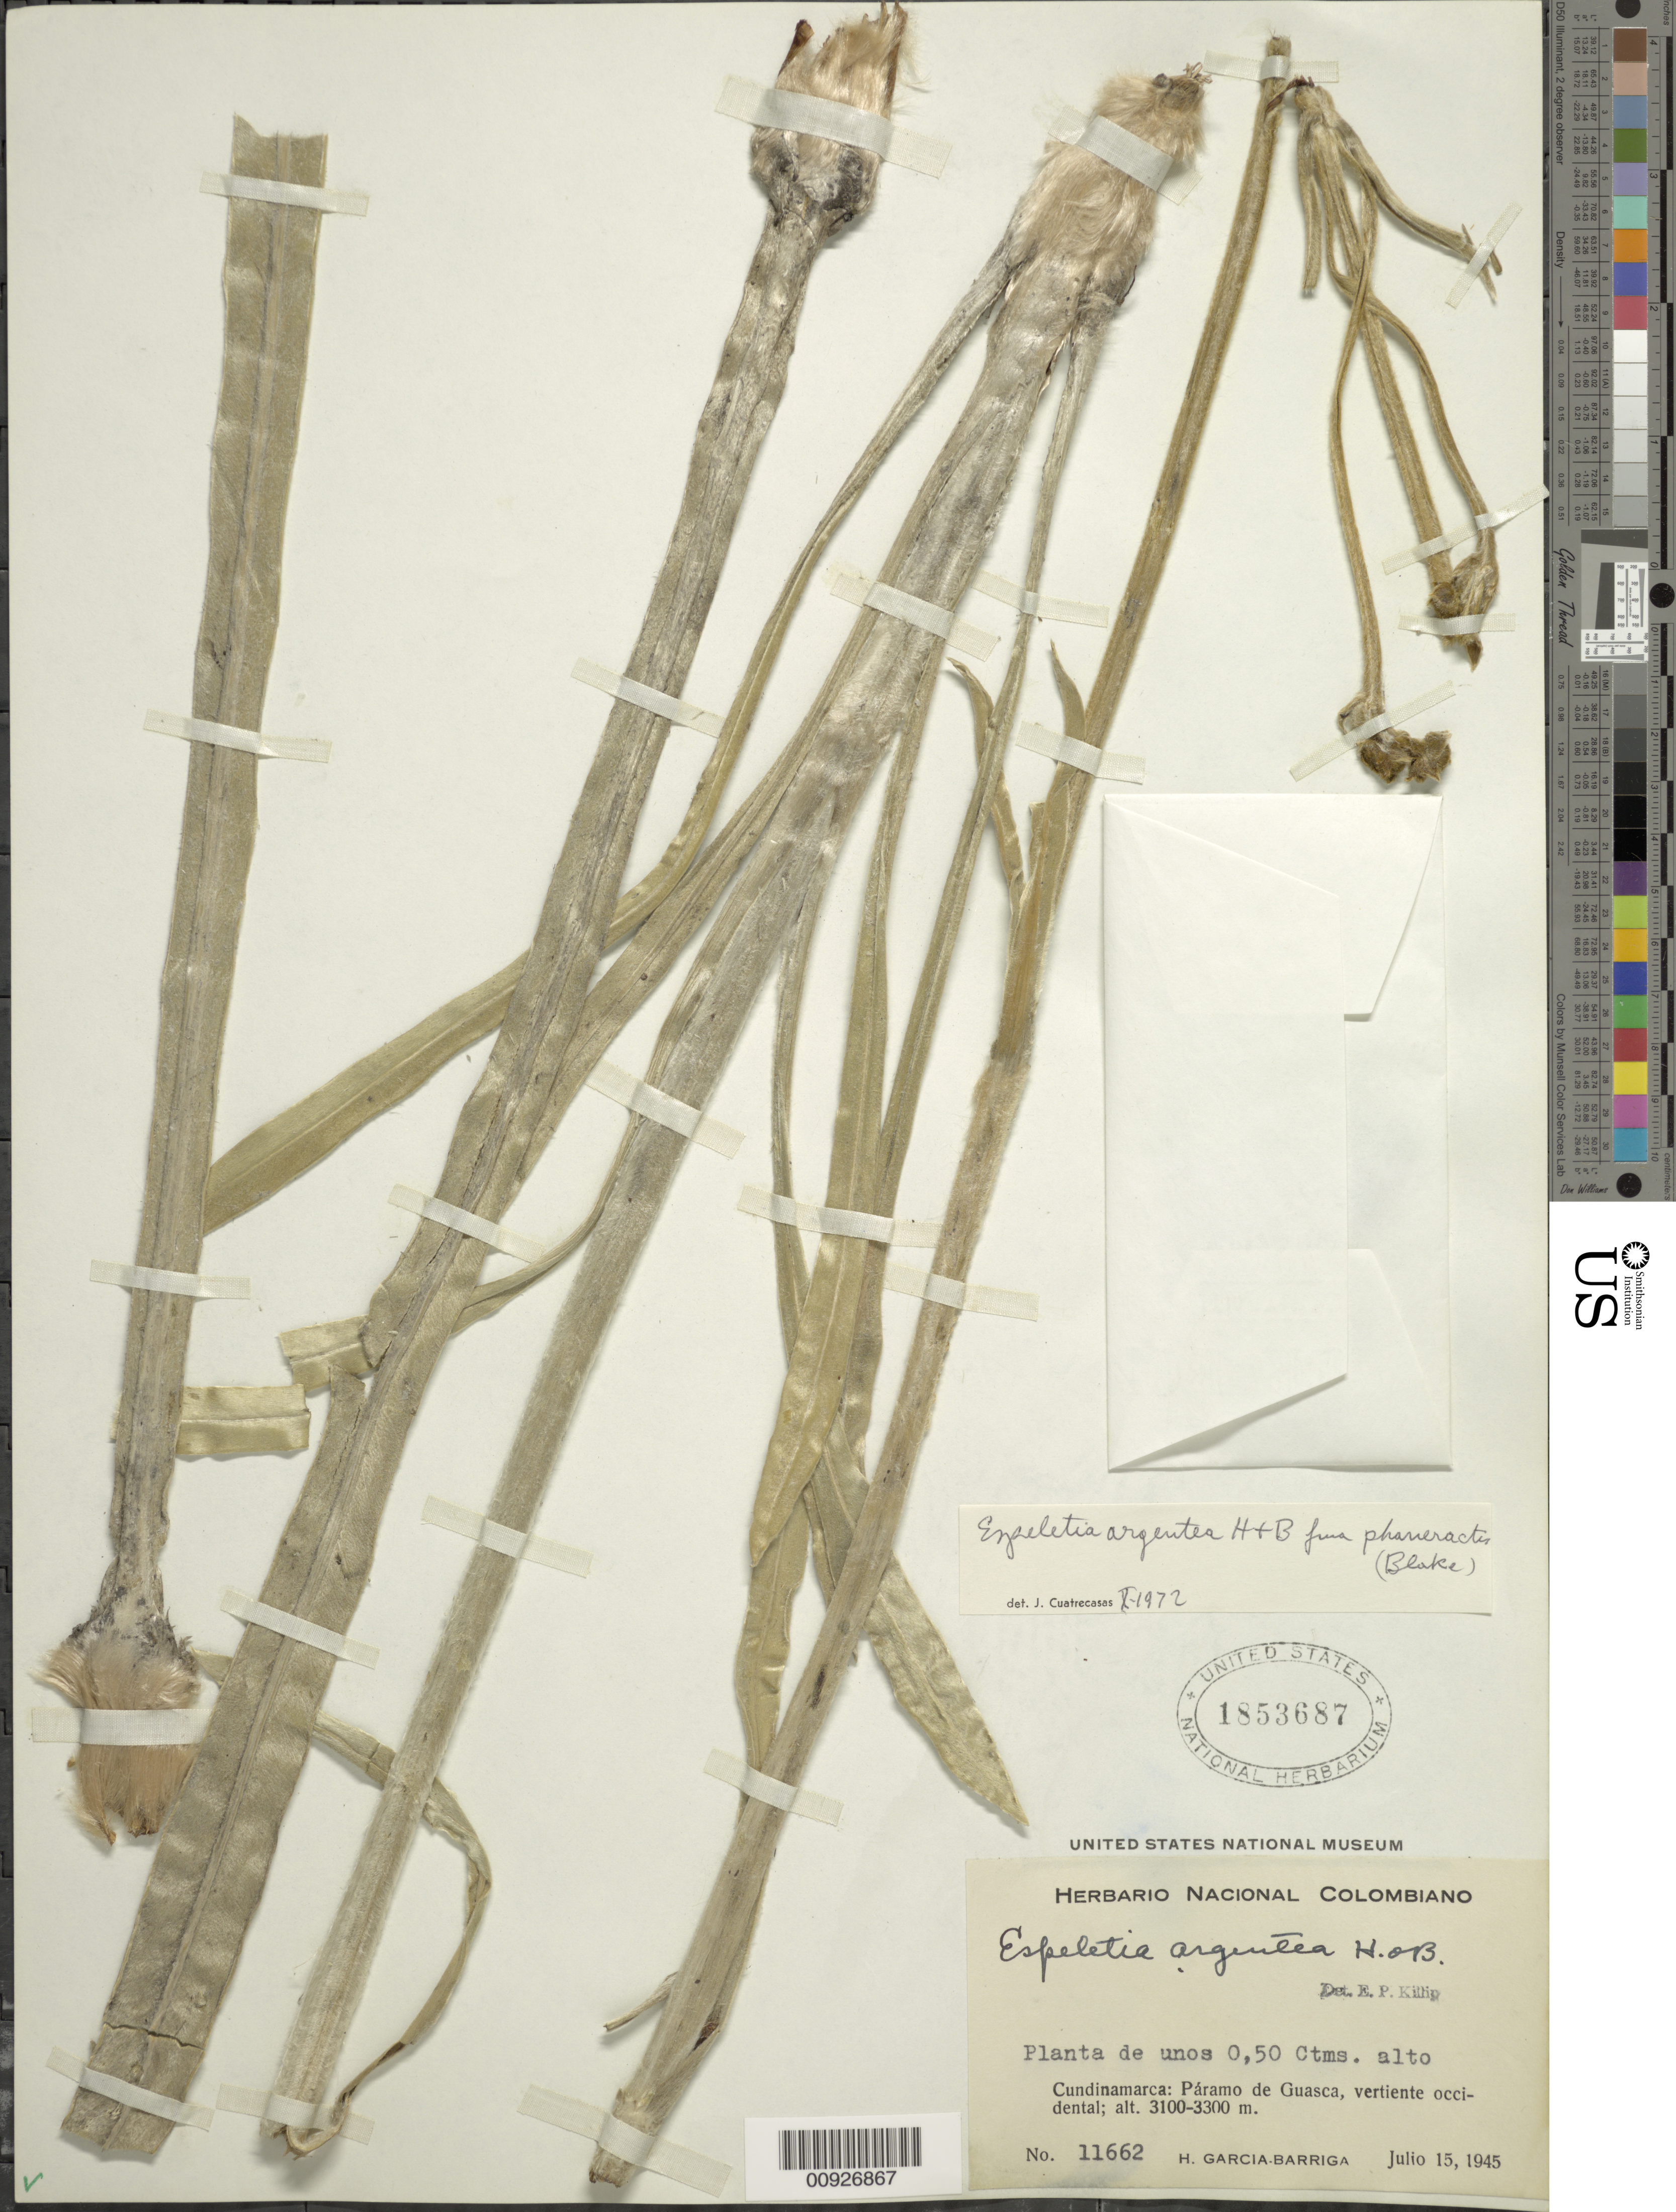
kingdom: Plantae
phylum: Tracheophyta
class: Magnoliopsida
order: Asterales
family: Asteraceae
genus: Espeletia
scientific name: Espeletia argentea f. phaneractis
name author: (S.F. Blake) Cuatrec.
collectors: H. García Barriga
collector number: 11662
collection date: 1945-07-15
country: Colombia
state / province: Cundinamarca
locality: P. de Guasca. Páramo de Guasca, vertiente occidental.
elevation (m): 3100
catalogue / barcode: US 1853687